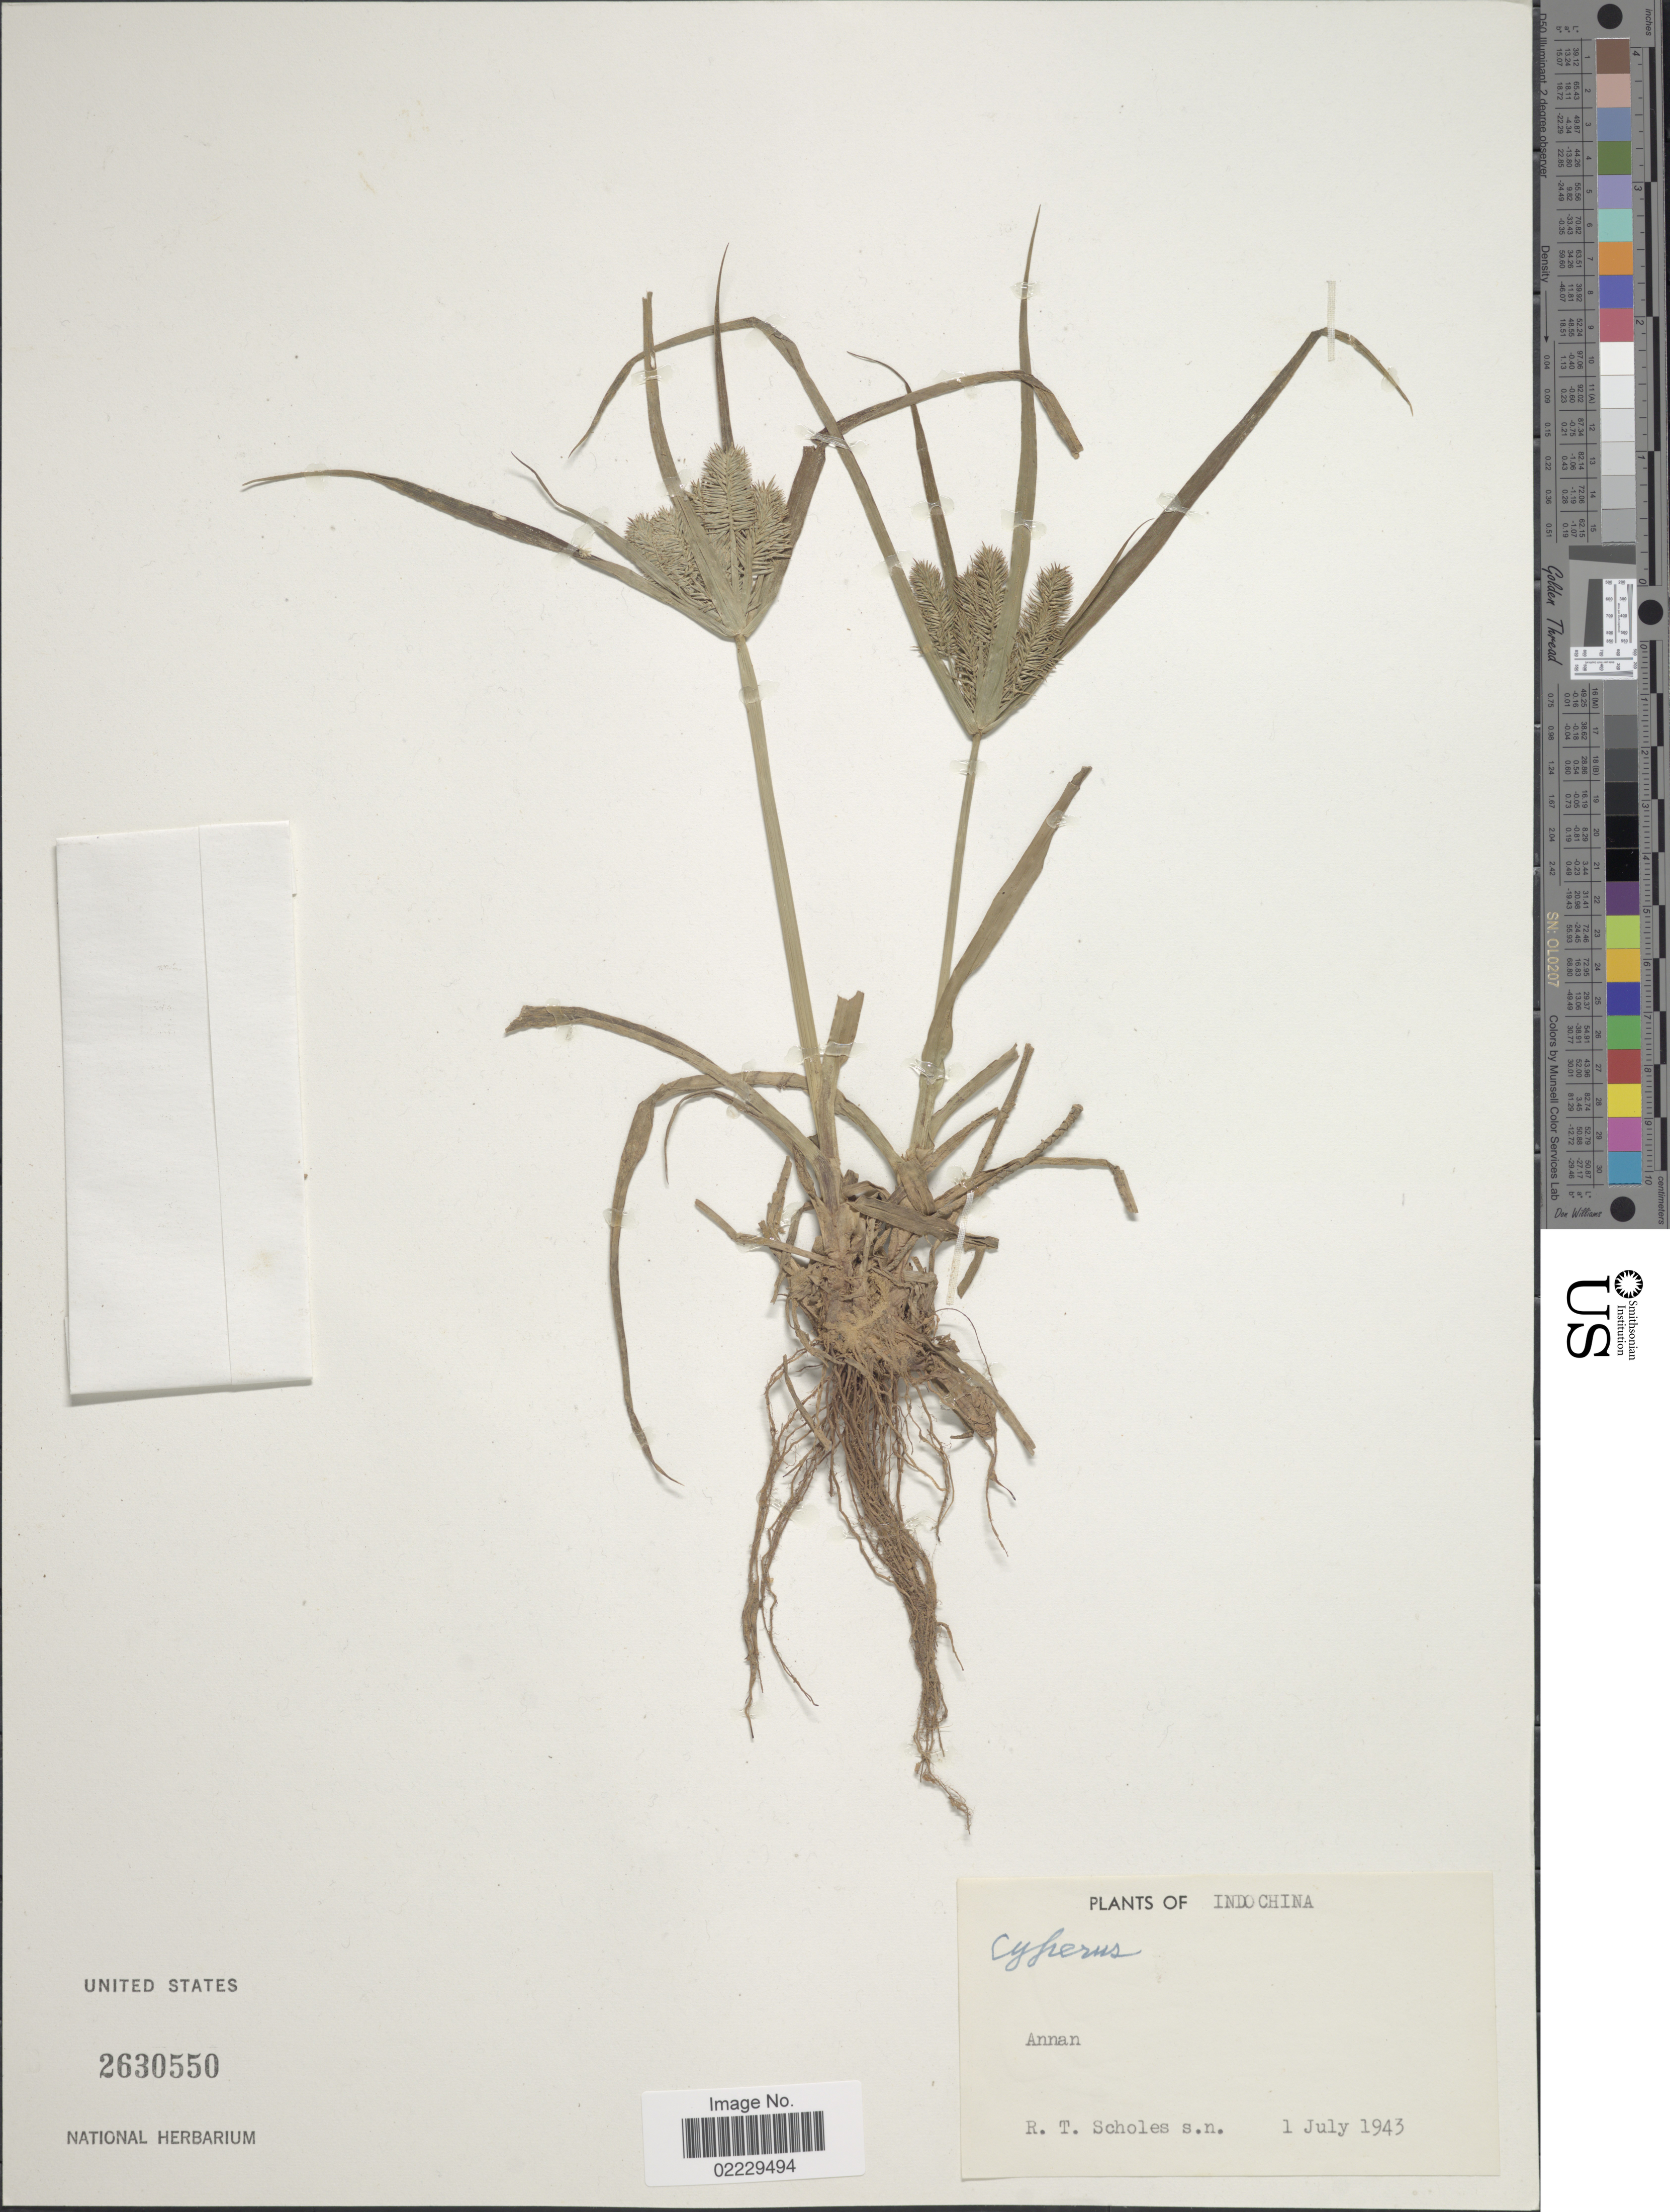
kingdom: Plantae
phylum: Tracheophyta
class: Liliopsida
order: Poales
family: Cyperaceae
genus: Cyperus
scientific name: Cyperus cyperinus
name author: (Retz.) Valck. Sur.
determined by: Strong, Mark T., (BOT), Smithsonian Institution - National Museum of Natural History (UNITED STATES)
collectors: R. Scholes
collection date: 1943-07-01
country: Vietnam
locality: Indo China, Annan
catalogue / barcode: US 2630550